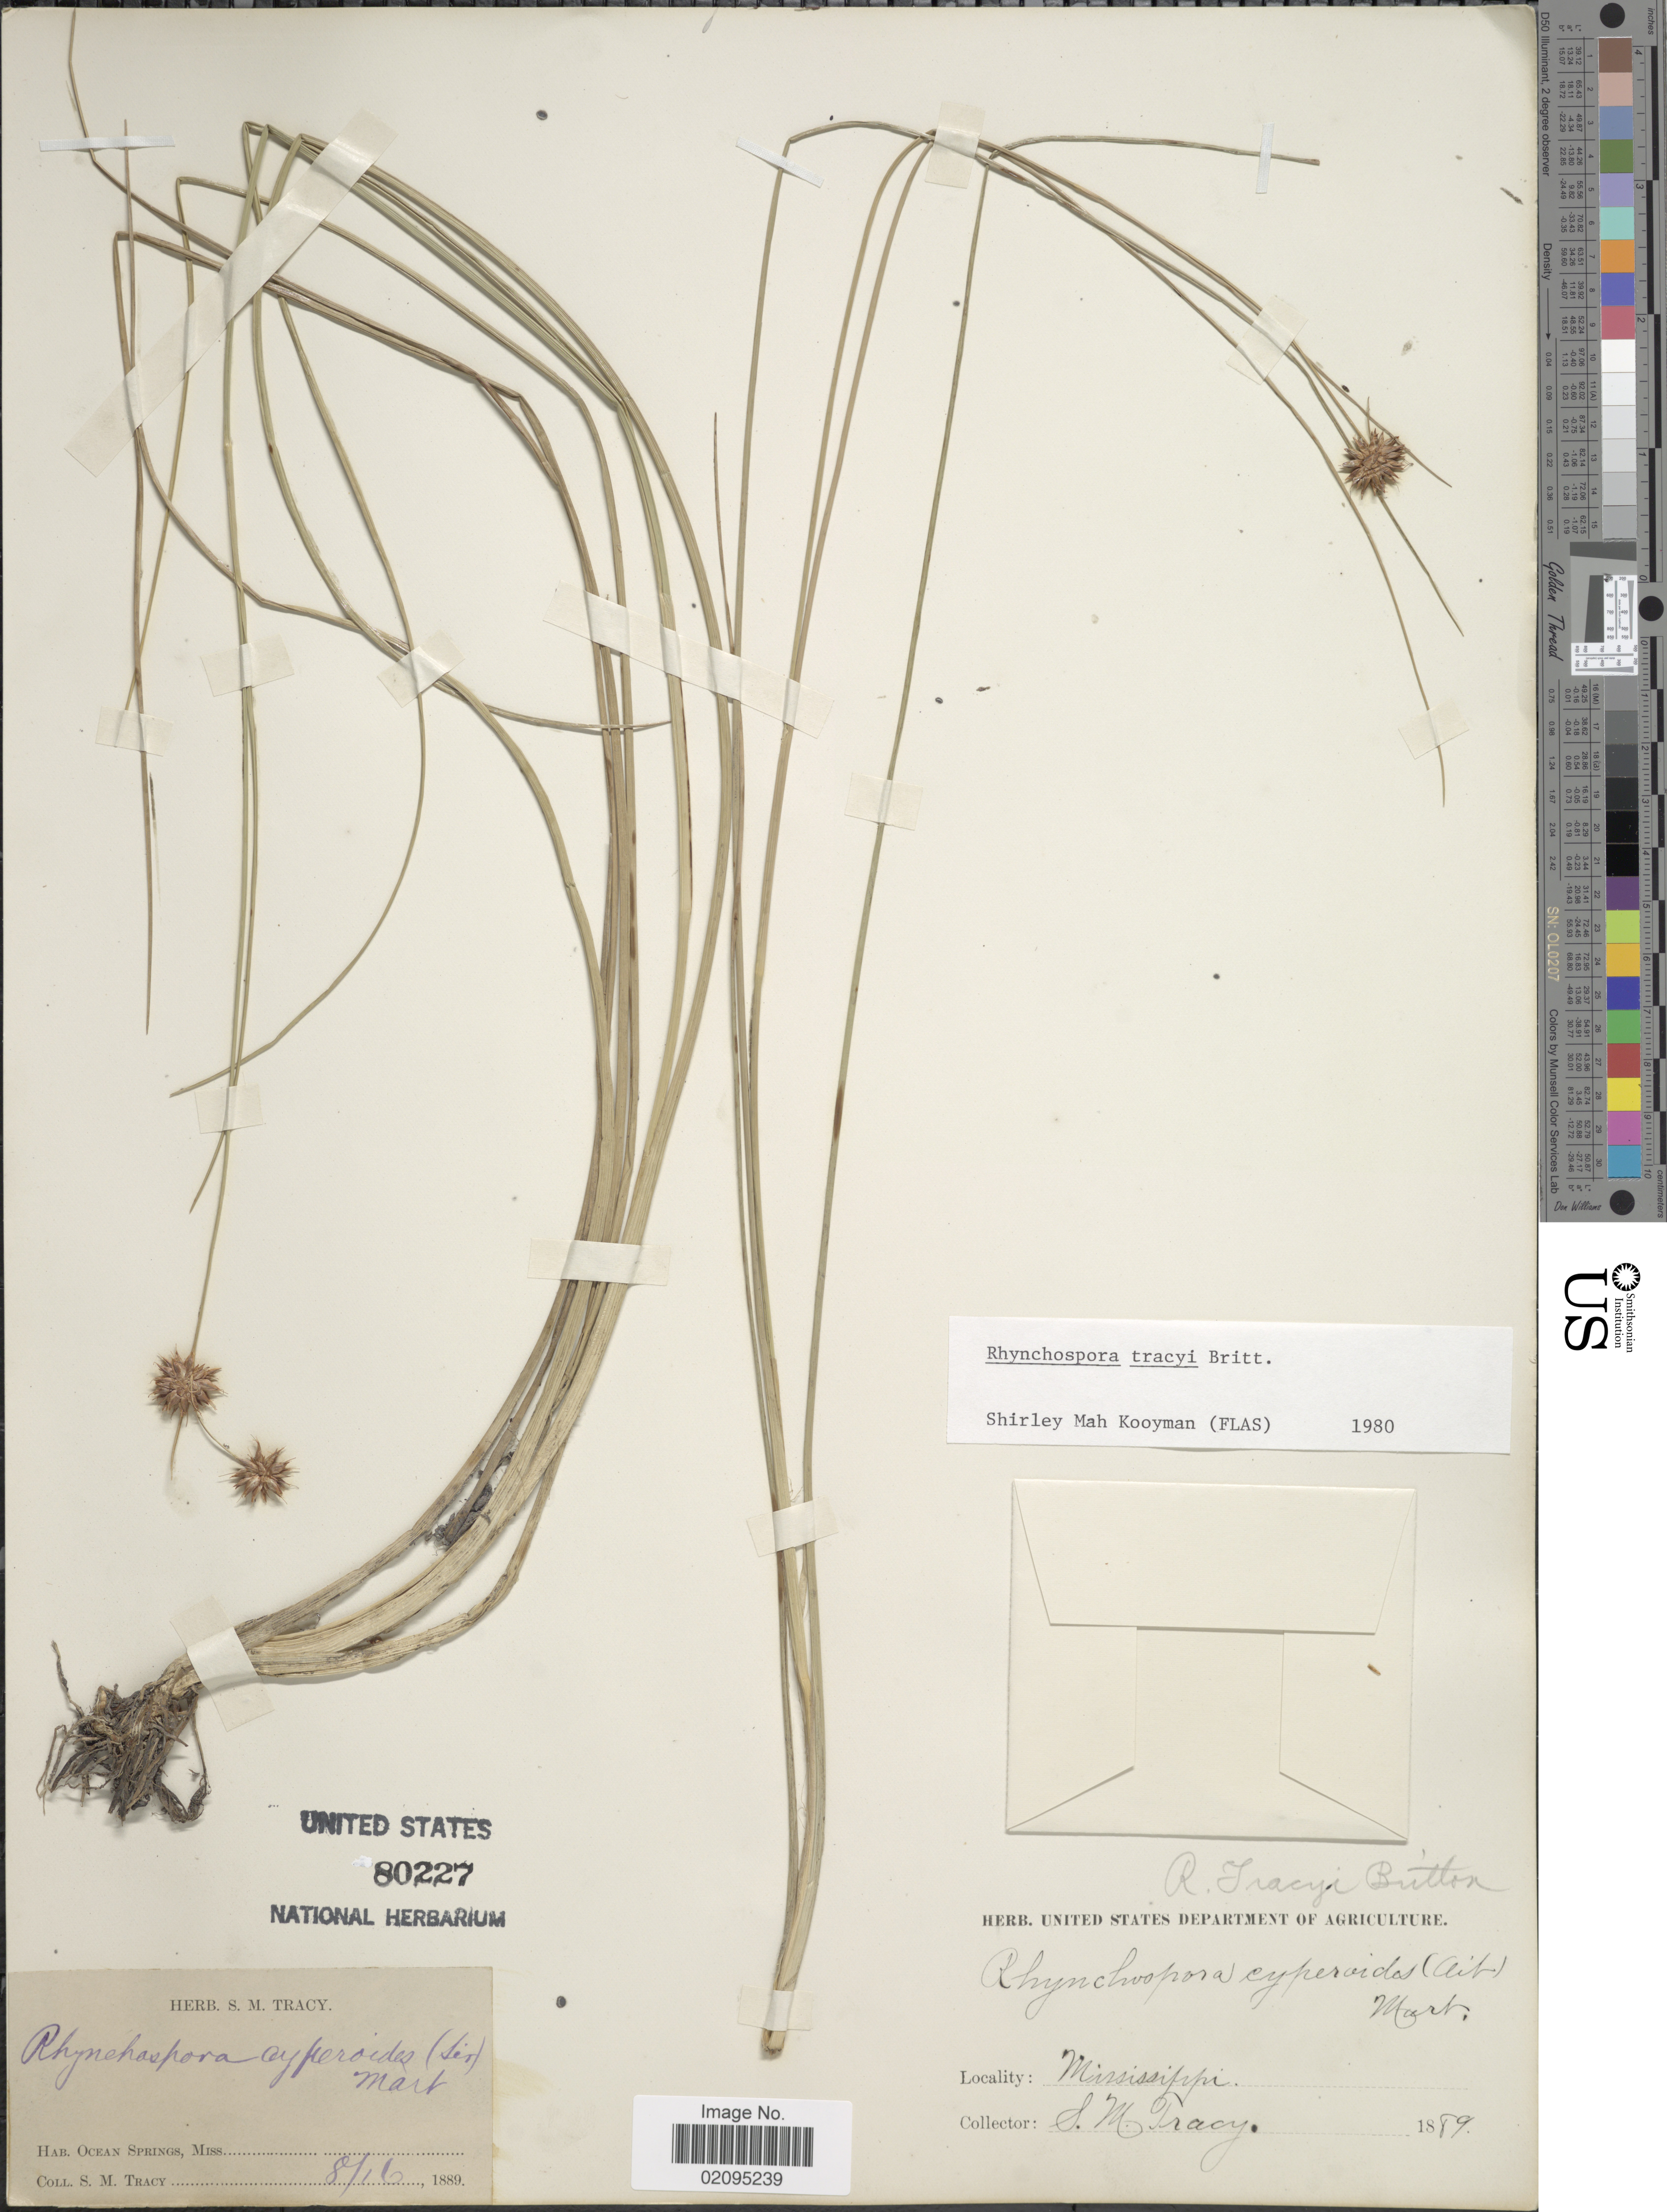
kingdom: Plantae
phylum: Tracheophyta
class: Liliopsida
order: Poales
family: Cyperaceae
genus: Rhynchospora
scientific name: Rhynchospora tracyi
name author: Britton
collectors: S. M. Tracy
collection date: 1889-08-16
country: United States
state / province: Mississippi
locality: Ocean Springs.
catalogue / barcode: US 80227